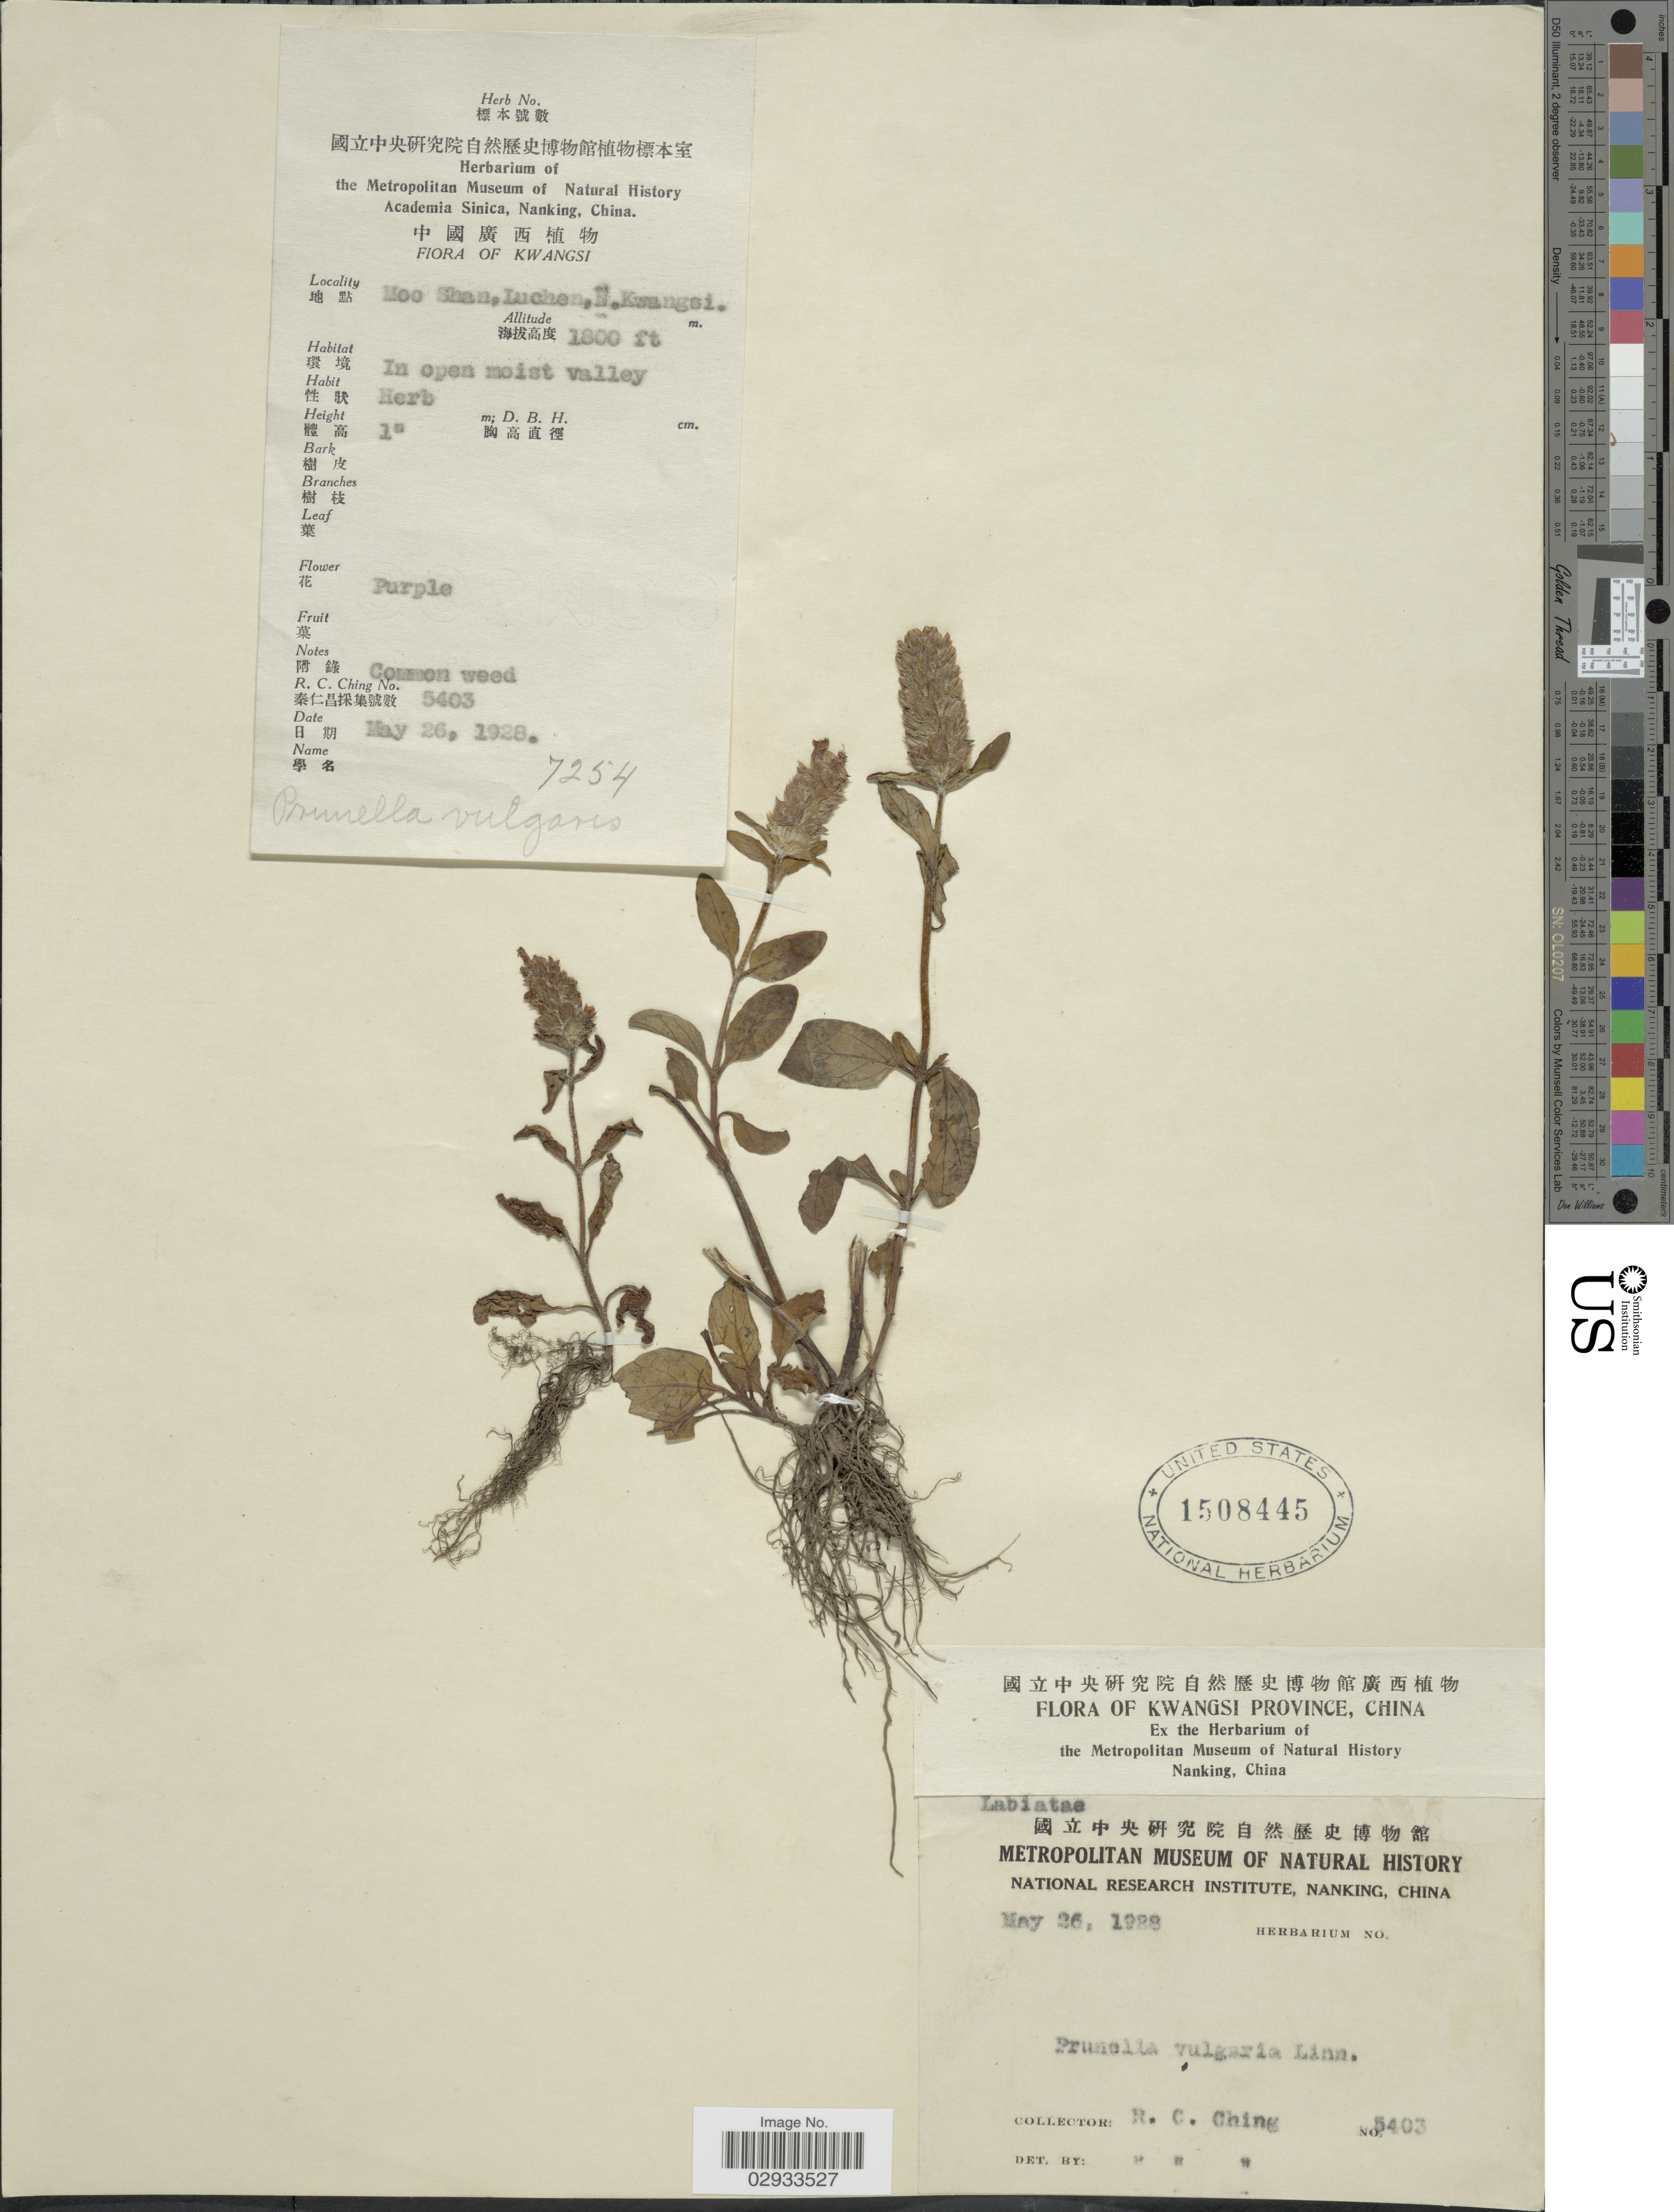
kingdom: Plantae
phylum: Tracheophyta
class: Magnoliopsida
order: Lamiales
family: Lamiaceae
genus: Prunella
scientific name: Prunella vulgaris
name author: L.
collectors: R. C. Ching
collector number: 5403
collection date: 1988-05-26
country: China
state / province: Guangxi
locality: Kwangsi Province, Moo Shan, Luchen, N. Kwangsi, In open moist valley.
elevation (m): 549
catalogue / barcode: US 1508445